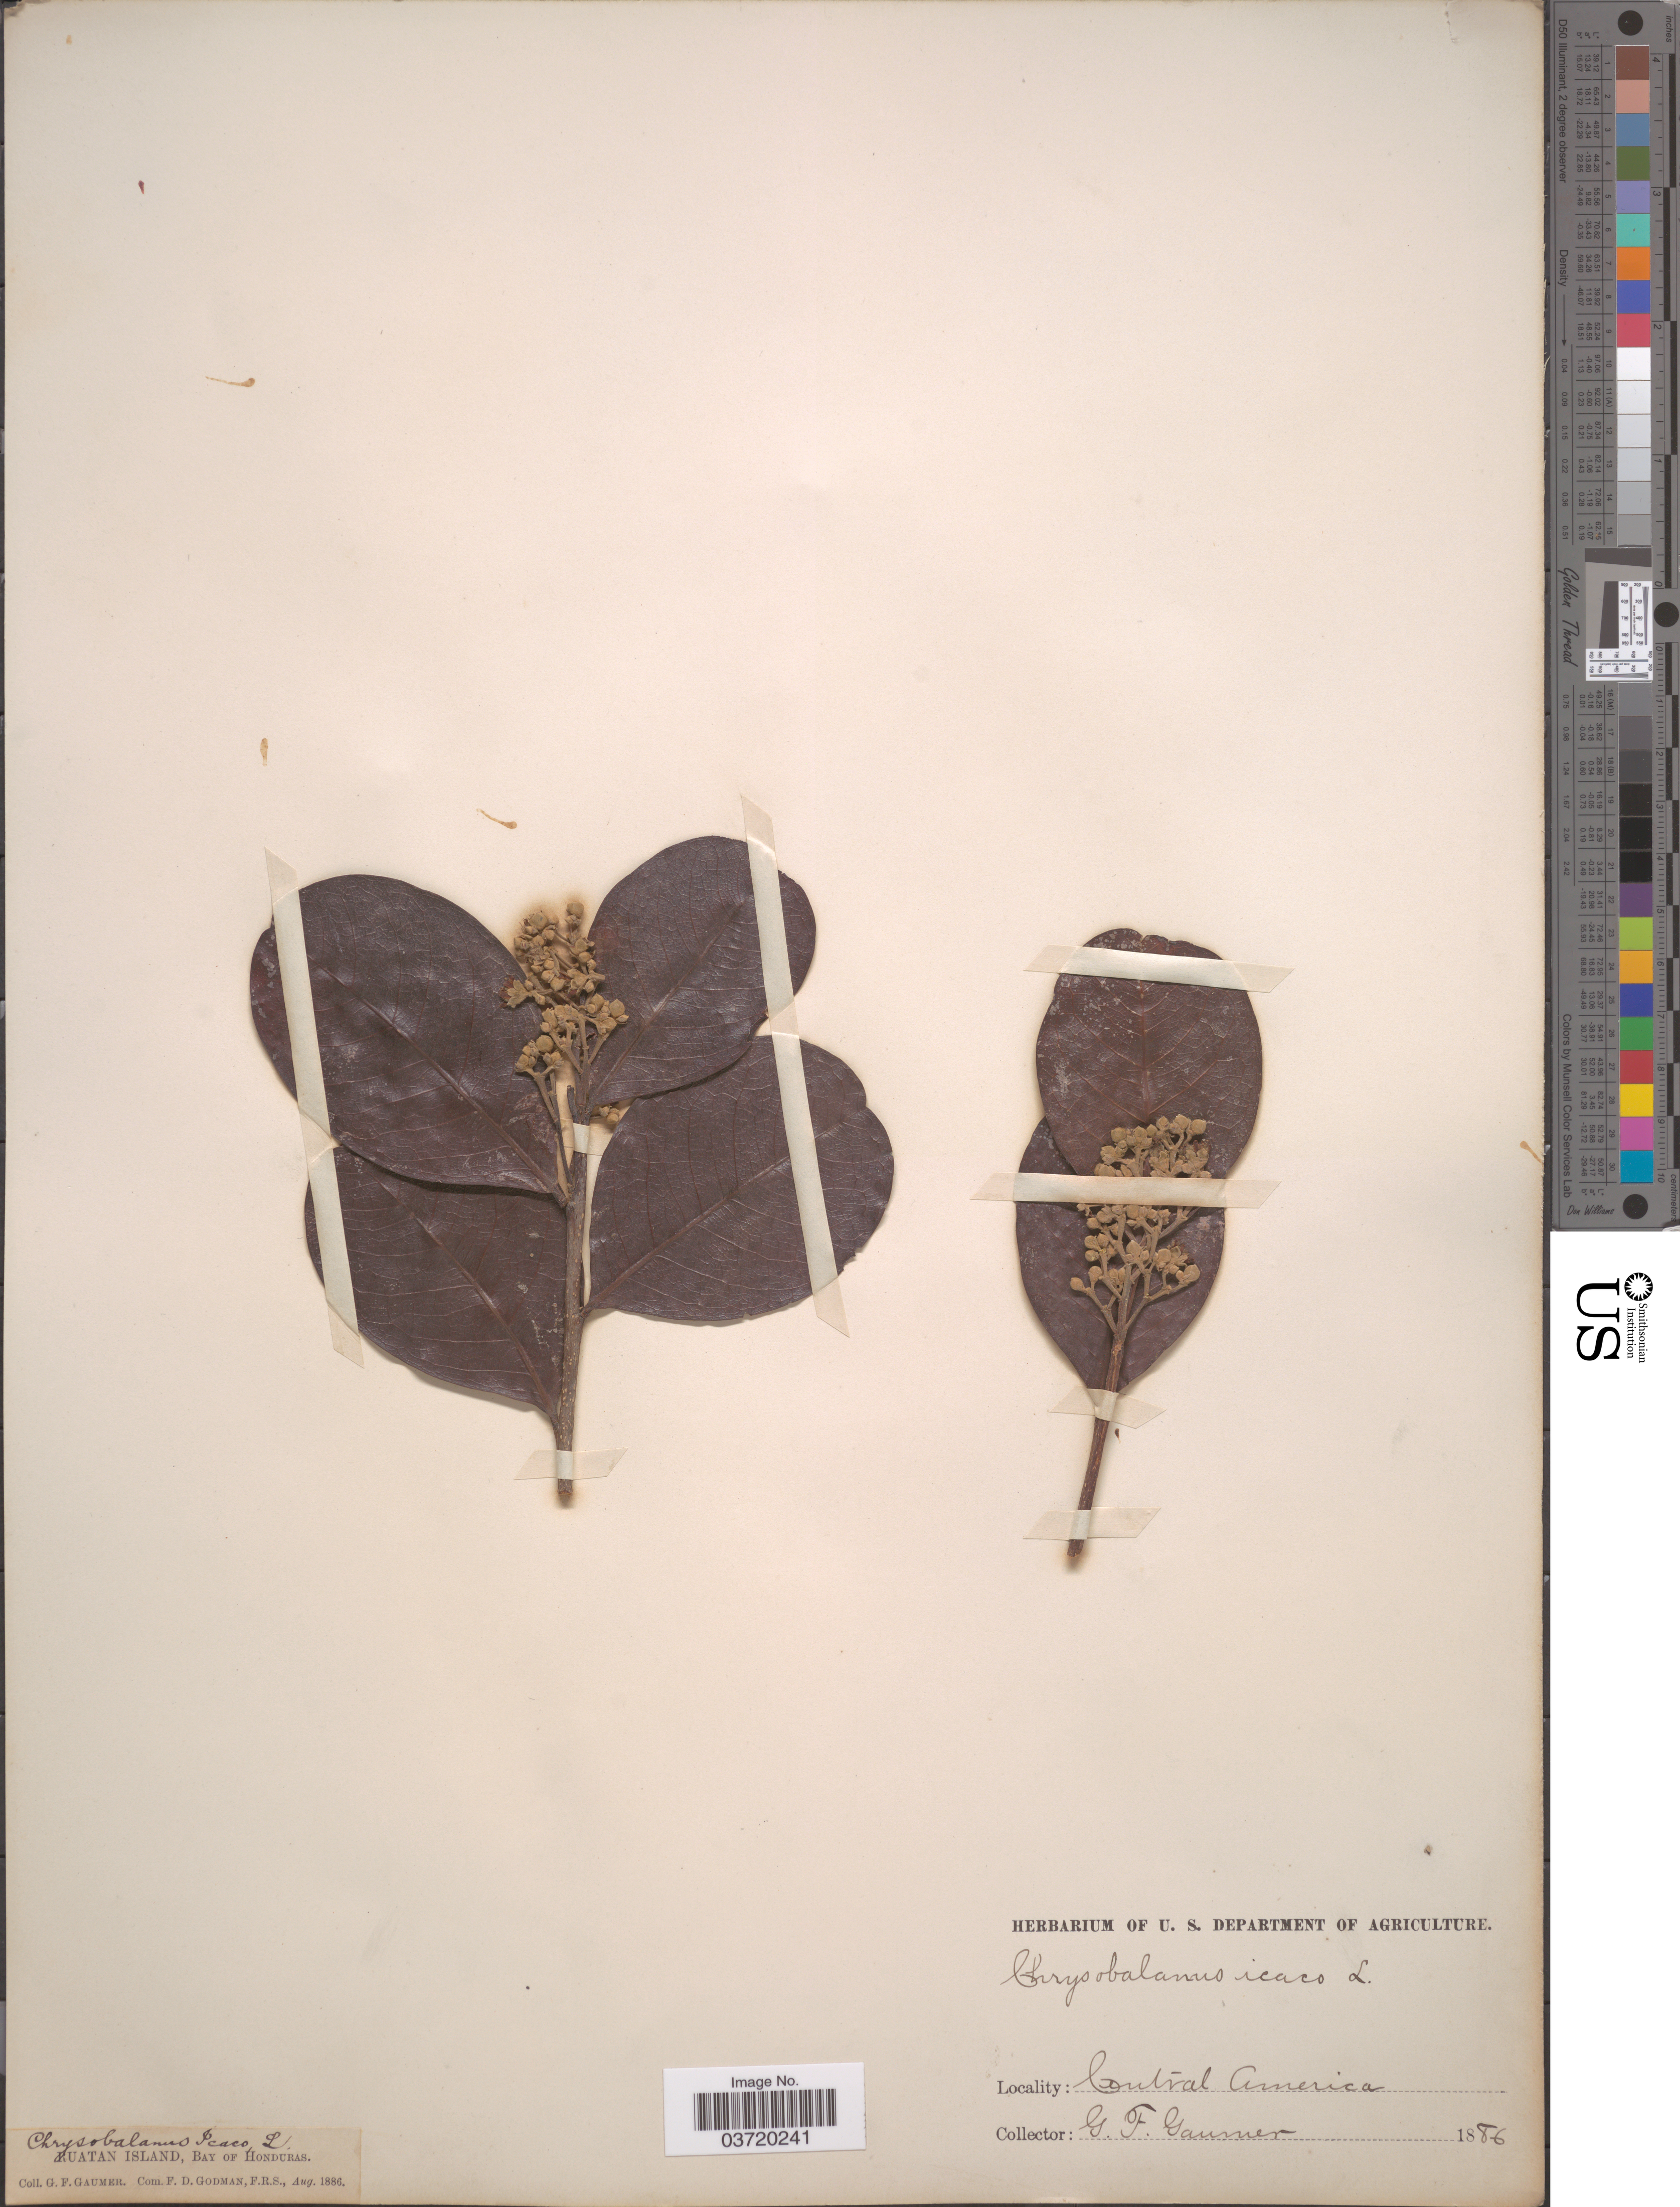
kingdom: Plantae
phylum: Tracheophyta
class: Magnoliopsida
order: Malpighiales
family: Chrysobalanaceae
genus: Chrysobalanus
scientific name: Chrysobalanus icaco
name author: L.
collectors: G. F. Gaumer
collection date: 1886-08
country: Honduras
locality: Ruatan Island, Bay of Honduras.